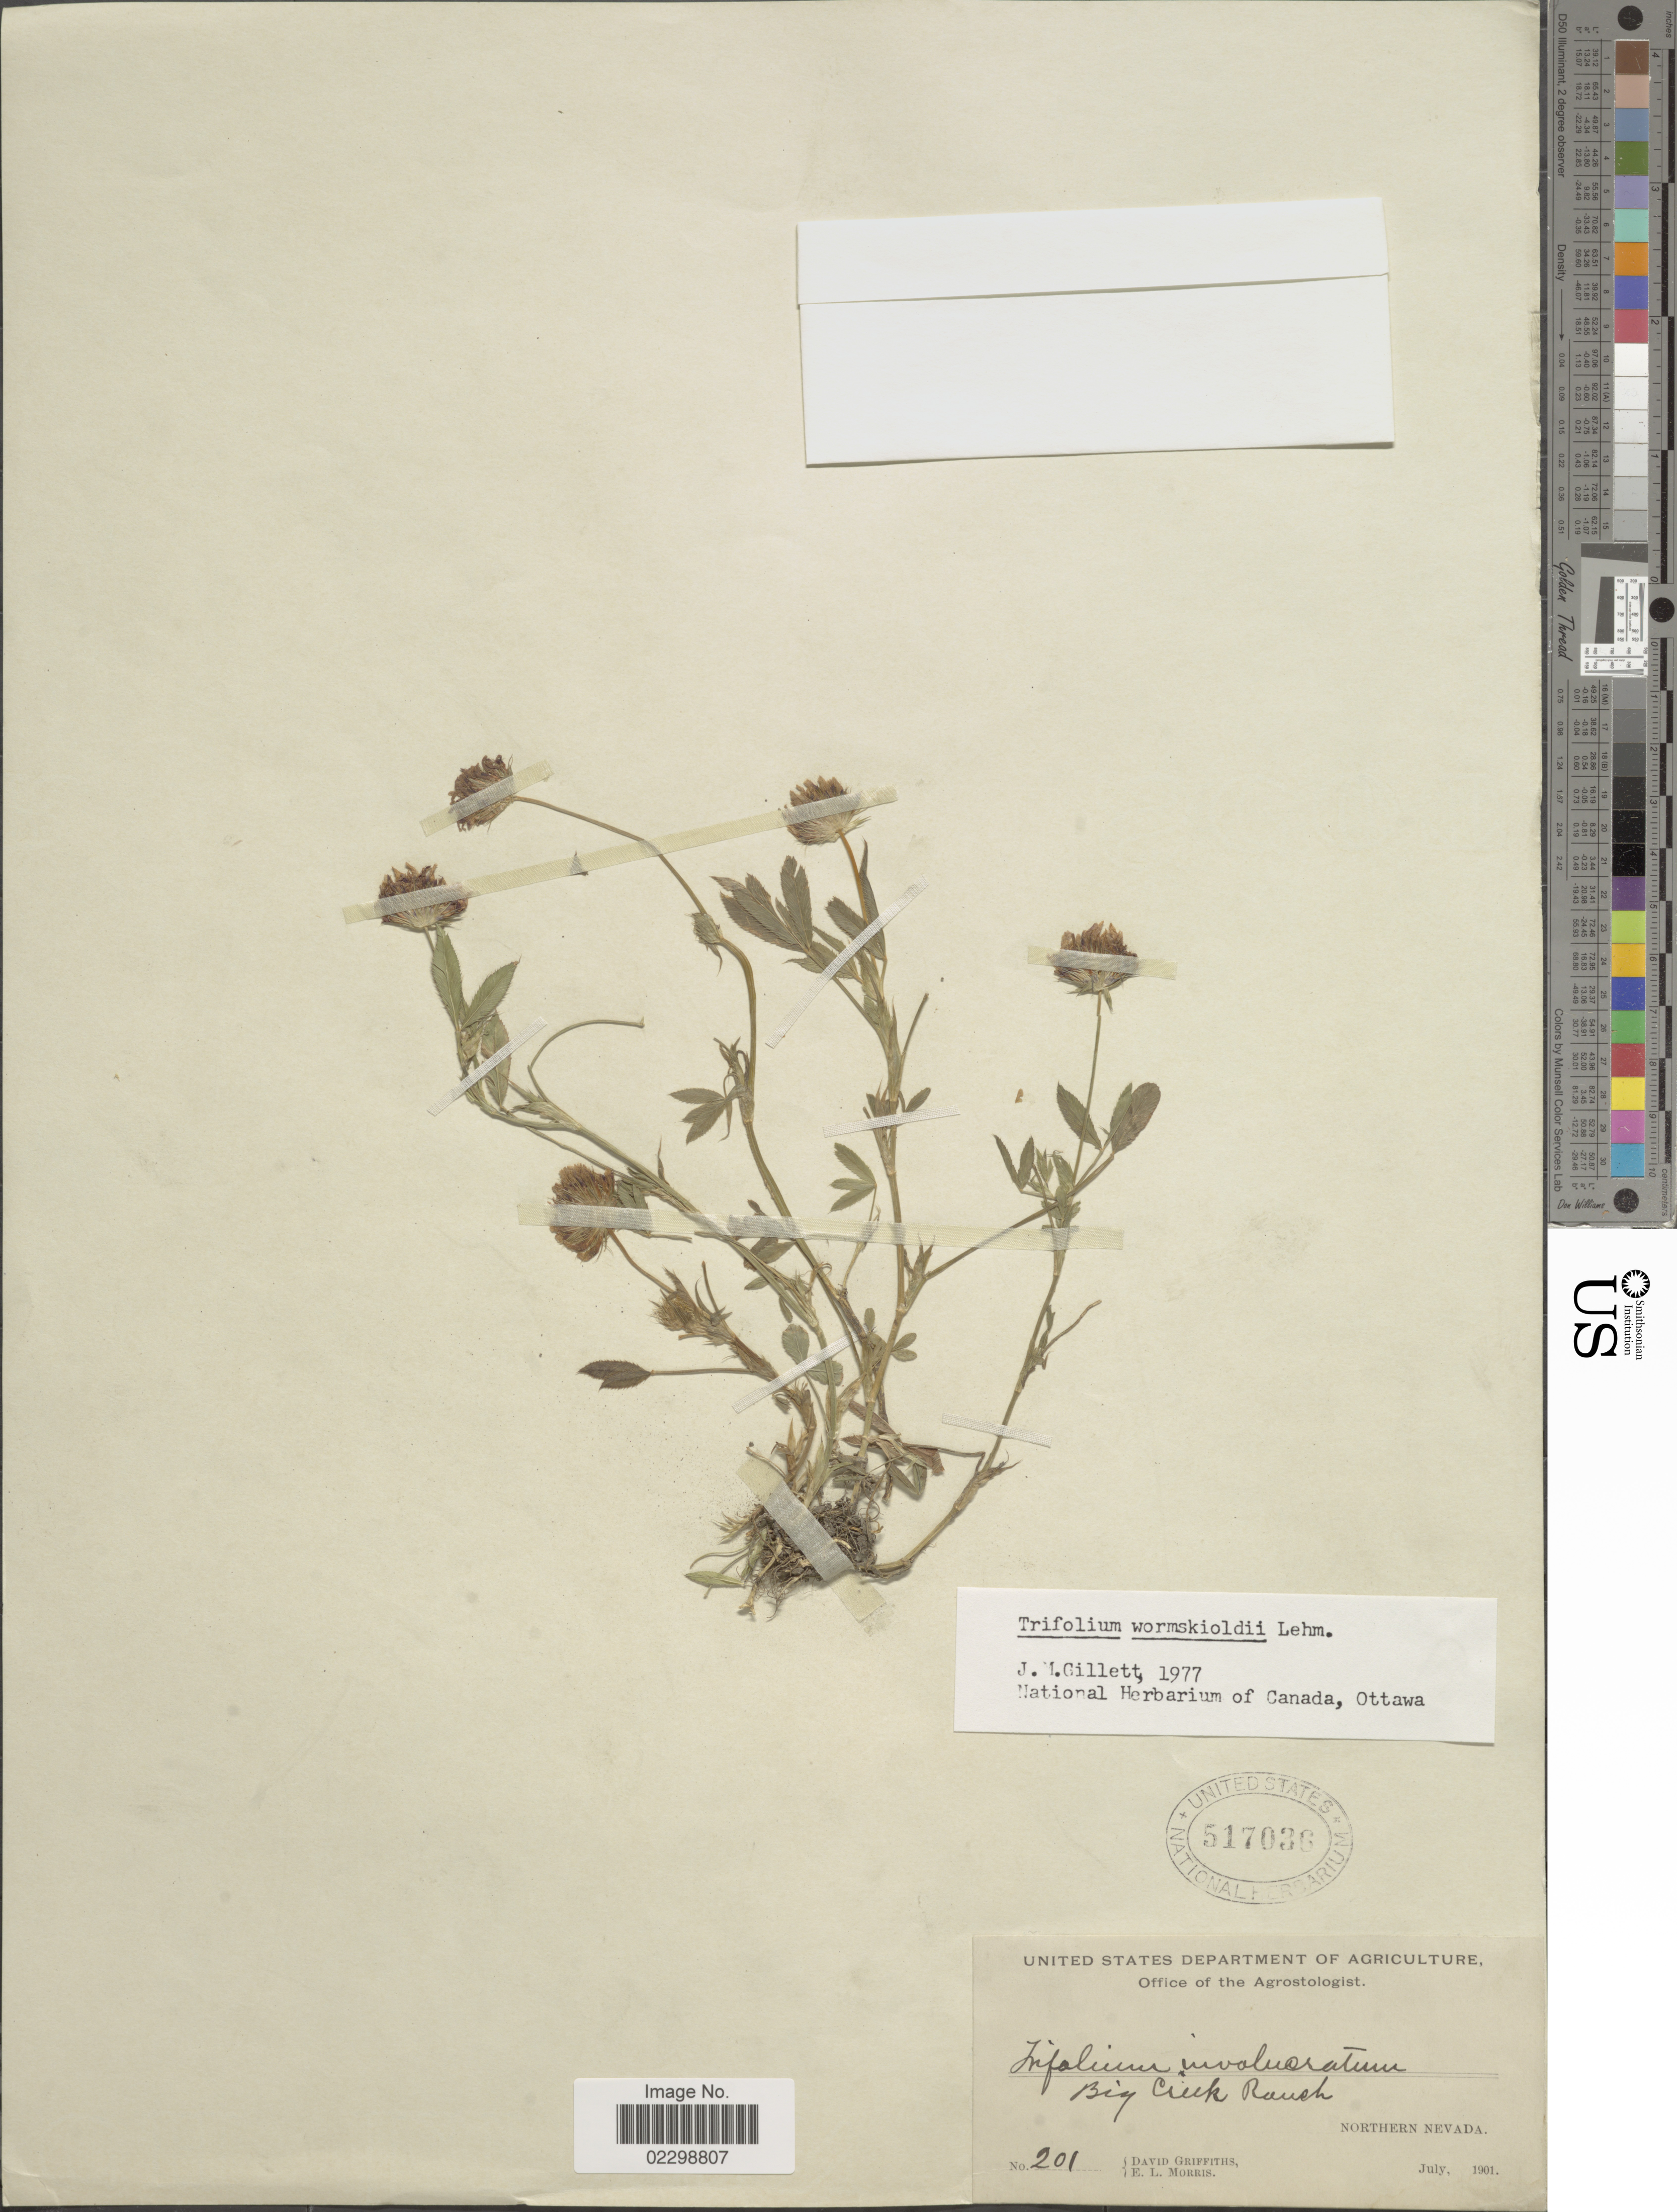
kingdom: Plantae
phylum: Tracheophyta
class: Magnoliopsida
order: Fabales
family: Fabaceae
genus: Trifolium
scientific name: Trifolium wormskioldii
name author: Lehm.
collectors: D. Griffiths & E. Morris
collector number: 201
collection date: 1901-07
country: United States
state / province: Nevada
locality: Big Creek Ranch, Northern Nevada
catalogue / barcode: US 517036